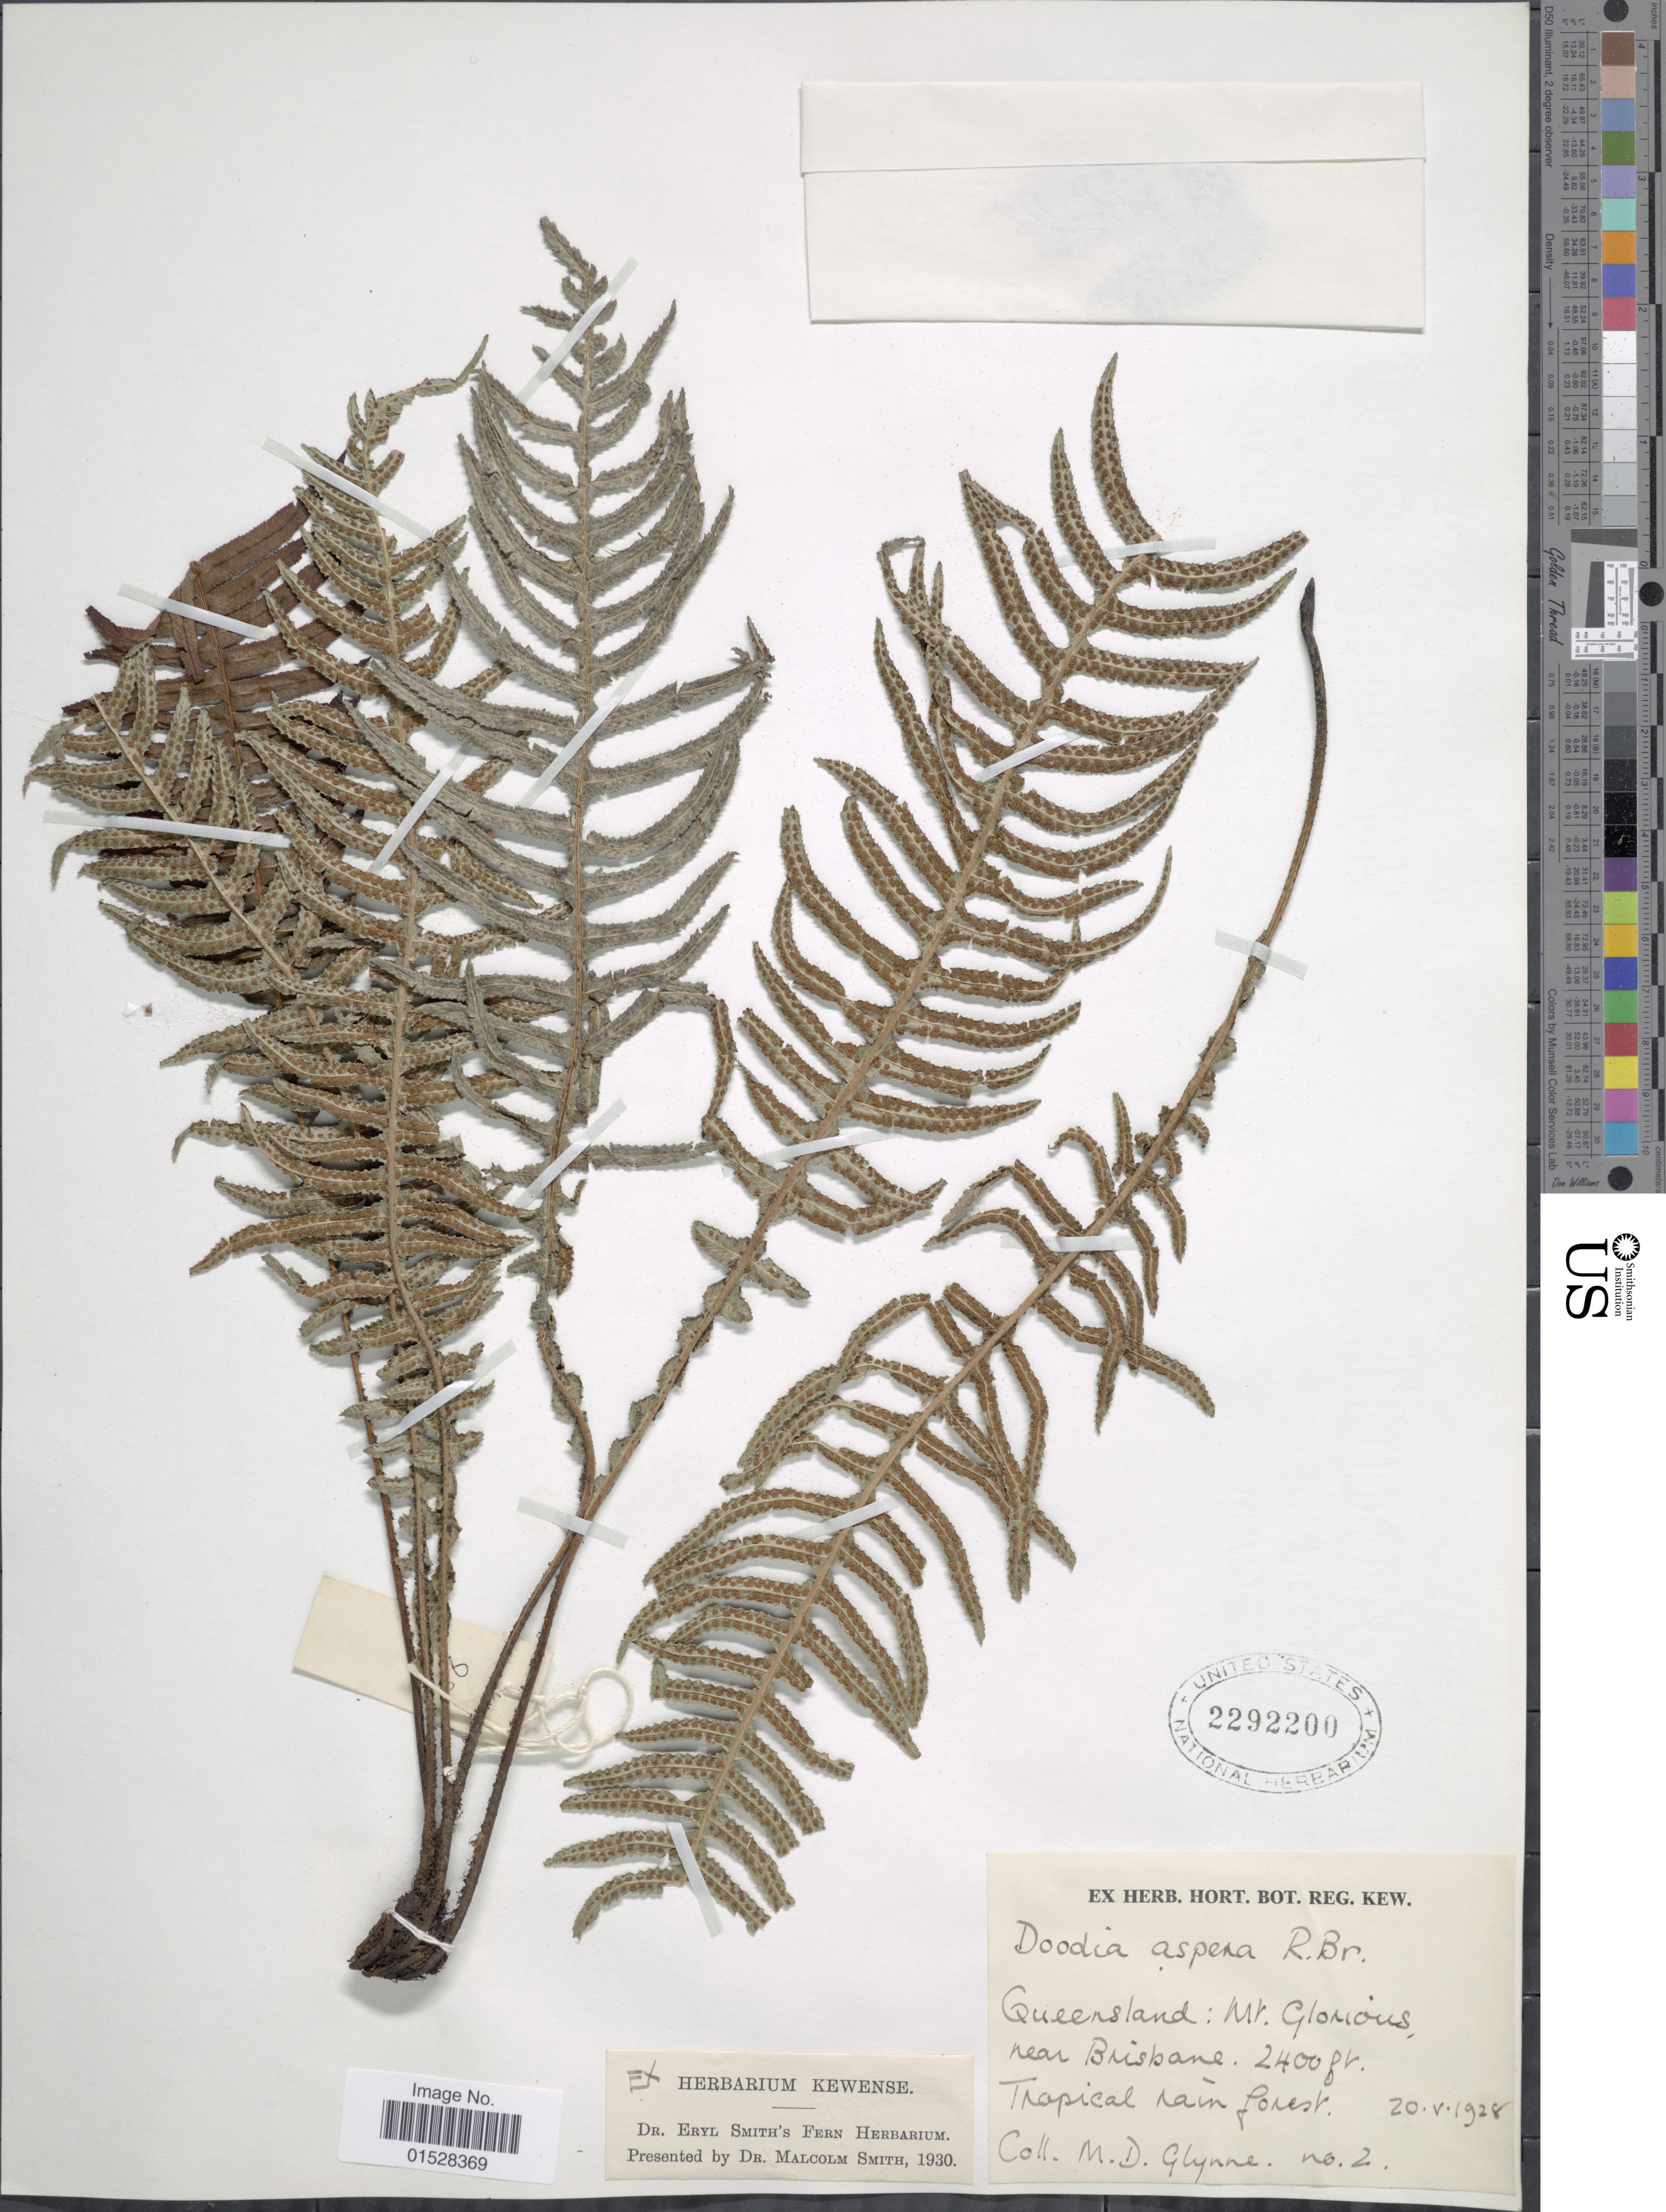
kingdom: Plantae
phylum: Tracheophyta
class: Polypodiopsida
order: Polypodiales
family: Blechnaceae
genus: Blechnum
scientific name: Blechnum neohollandicum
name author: Christenh.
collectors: M. Glynne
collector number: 2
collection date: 1928-05-20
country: Australia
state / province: Queensland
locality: Mt. Glorious, near Brisbane, Tropical rainforest.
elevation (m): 732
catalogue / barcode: US 2292200